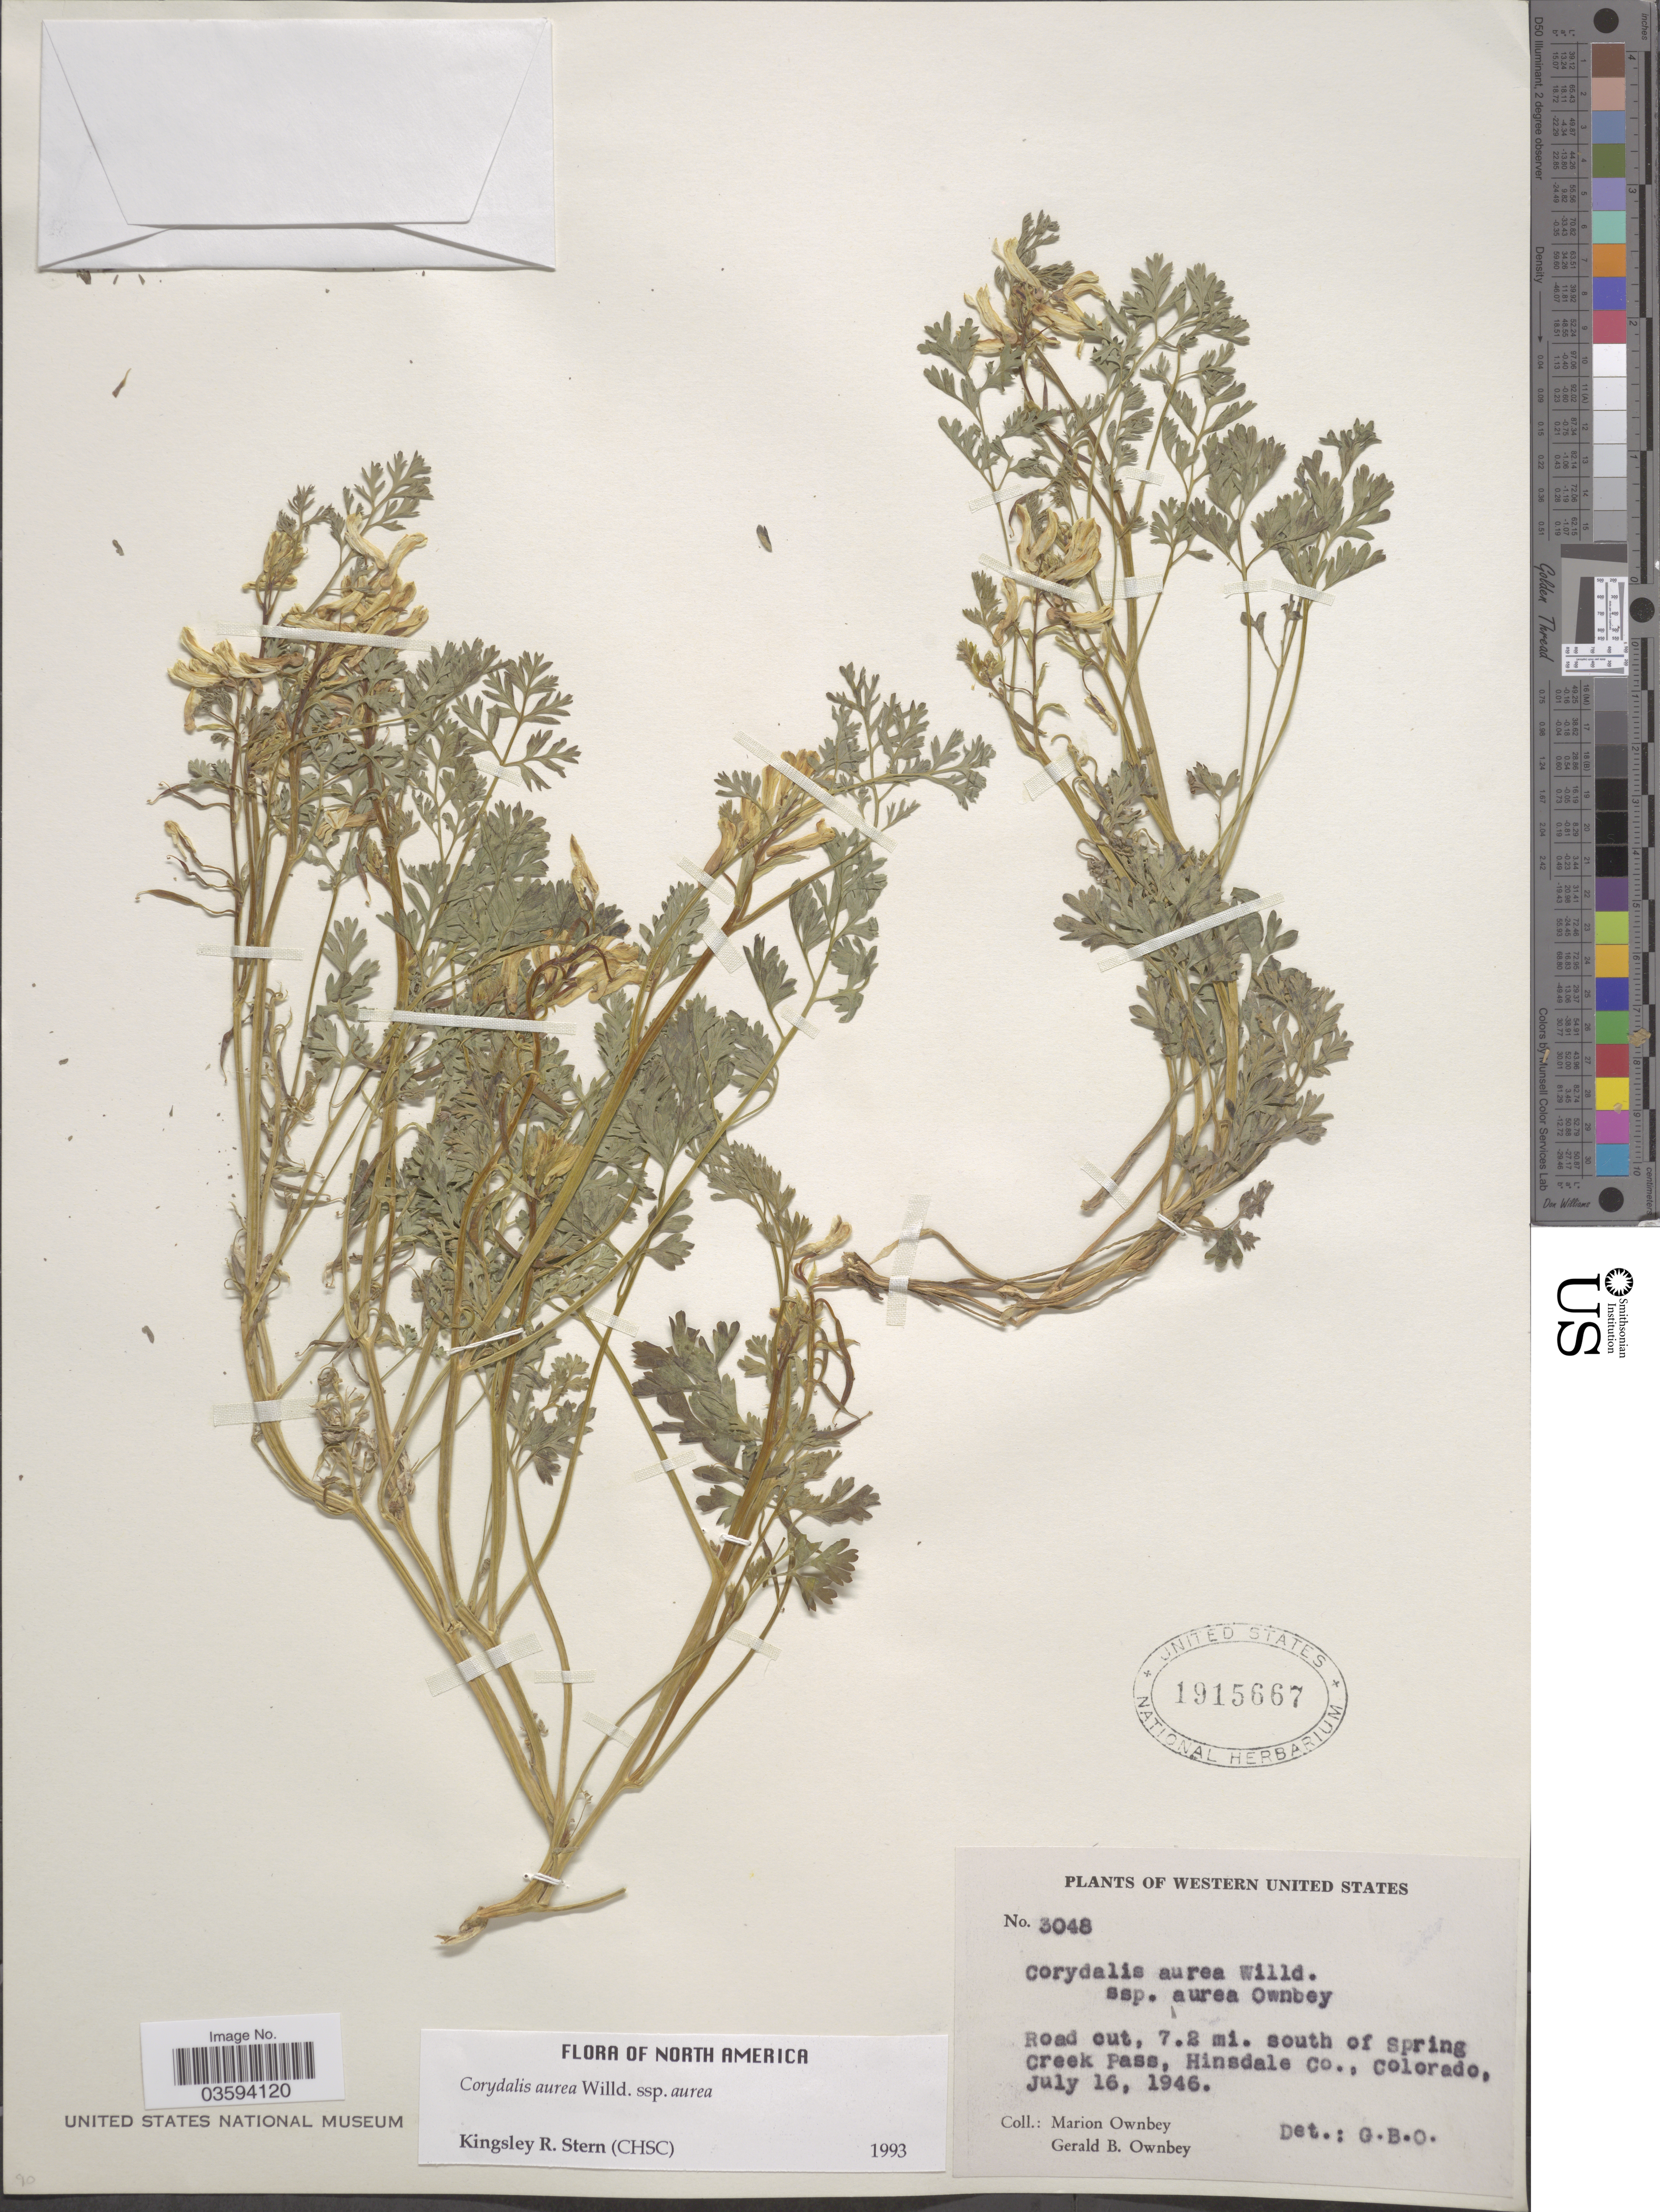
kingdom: Plantae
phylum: Tracheophyta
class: Magnoliopsida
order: Ranunculales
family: Papaveraceae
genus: Corydalis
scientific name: Corydalis aurea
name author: Willd.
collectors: M. Ownbey & G. B. Ownbey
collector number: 3048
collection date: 1946-07-16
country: United States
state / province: Colorado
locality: Western United States. Road cut, 7.2 mi. south of Spring Creek Pass, Hinsdale Co.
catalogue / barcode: US 1915667